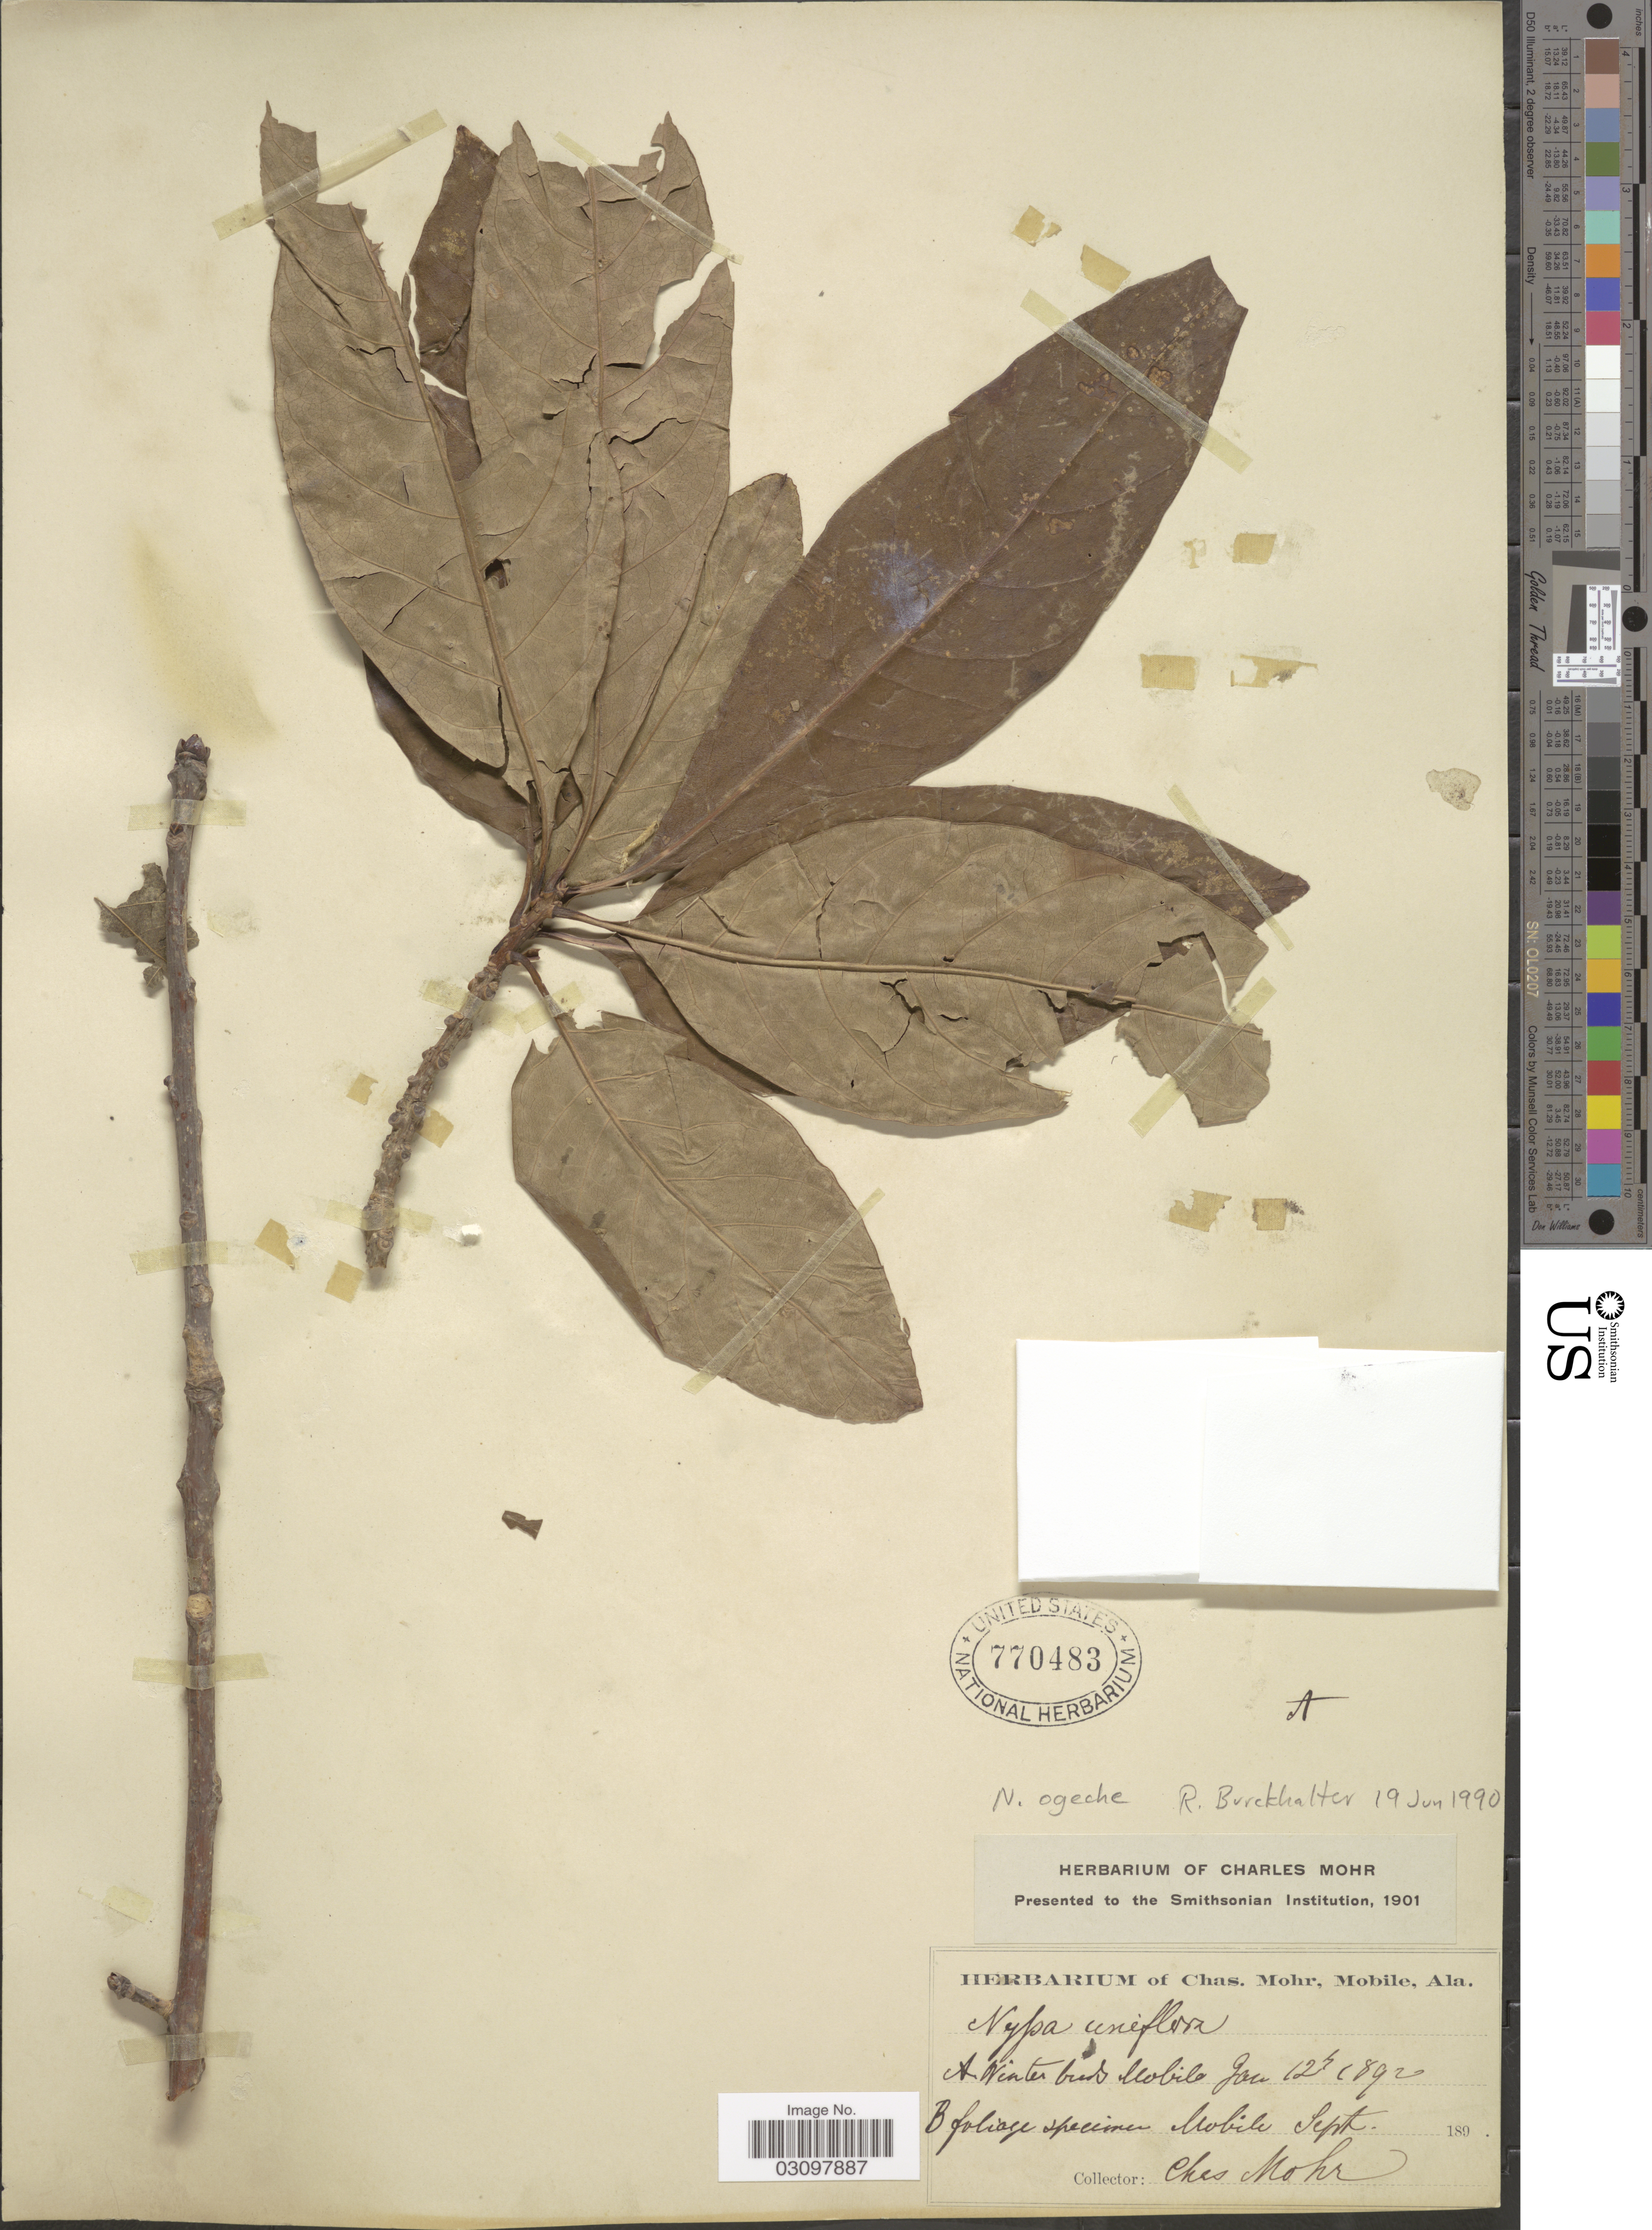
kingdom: Plantae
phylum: Tracheophyta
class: Magnoliopsida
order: Cornales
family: Nyssaceae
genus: Nyssa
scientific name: Nyssa ogeche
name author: W. Bartram ex Marshall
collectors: Mohr, C. T. (herbarium)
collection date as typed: Jan 12th 1892 - Sept. 189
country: United States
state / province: Alabama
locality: Mobile.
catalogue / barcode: US 770483